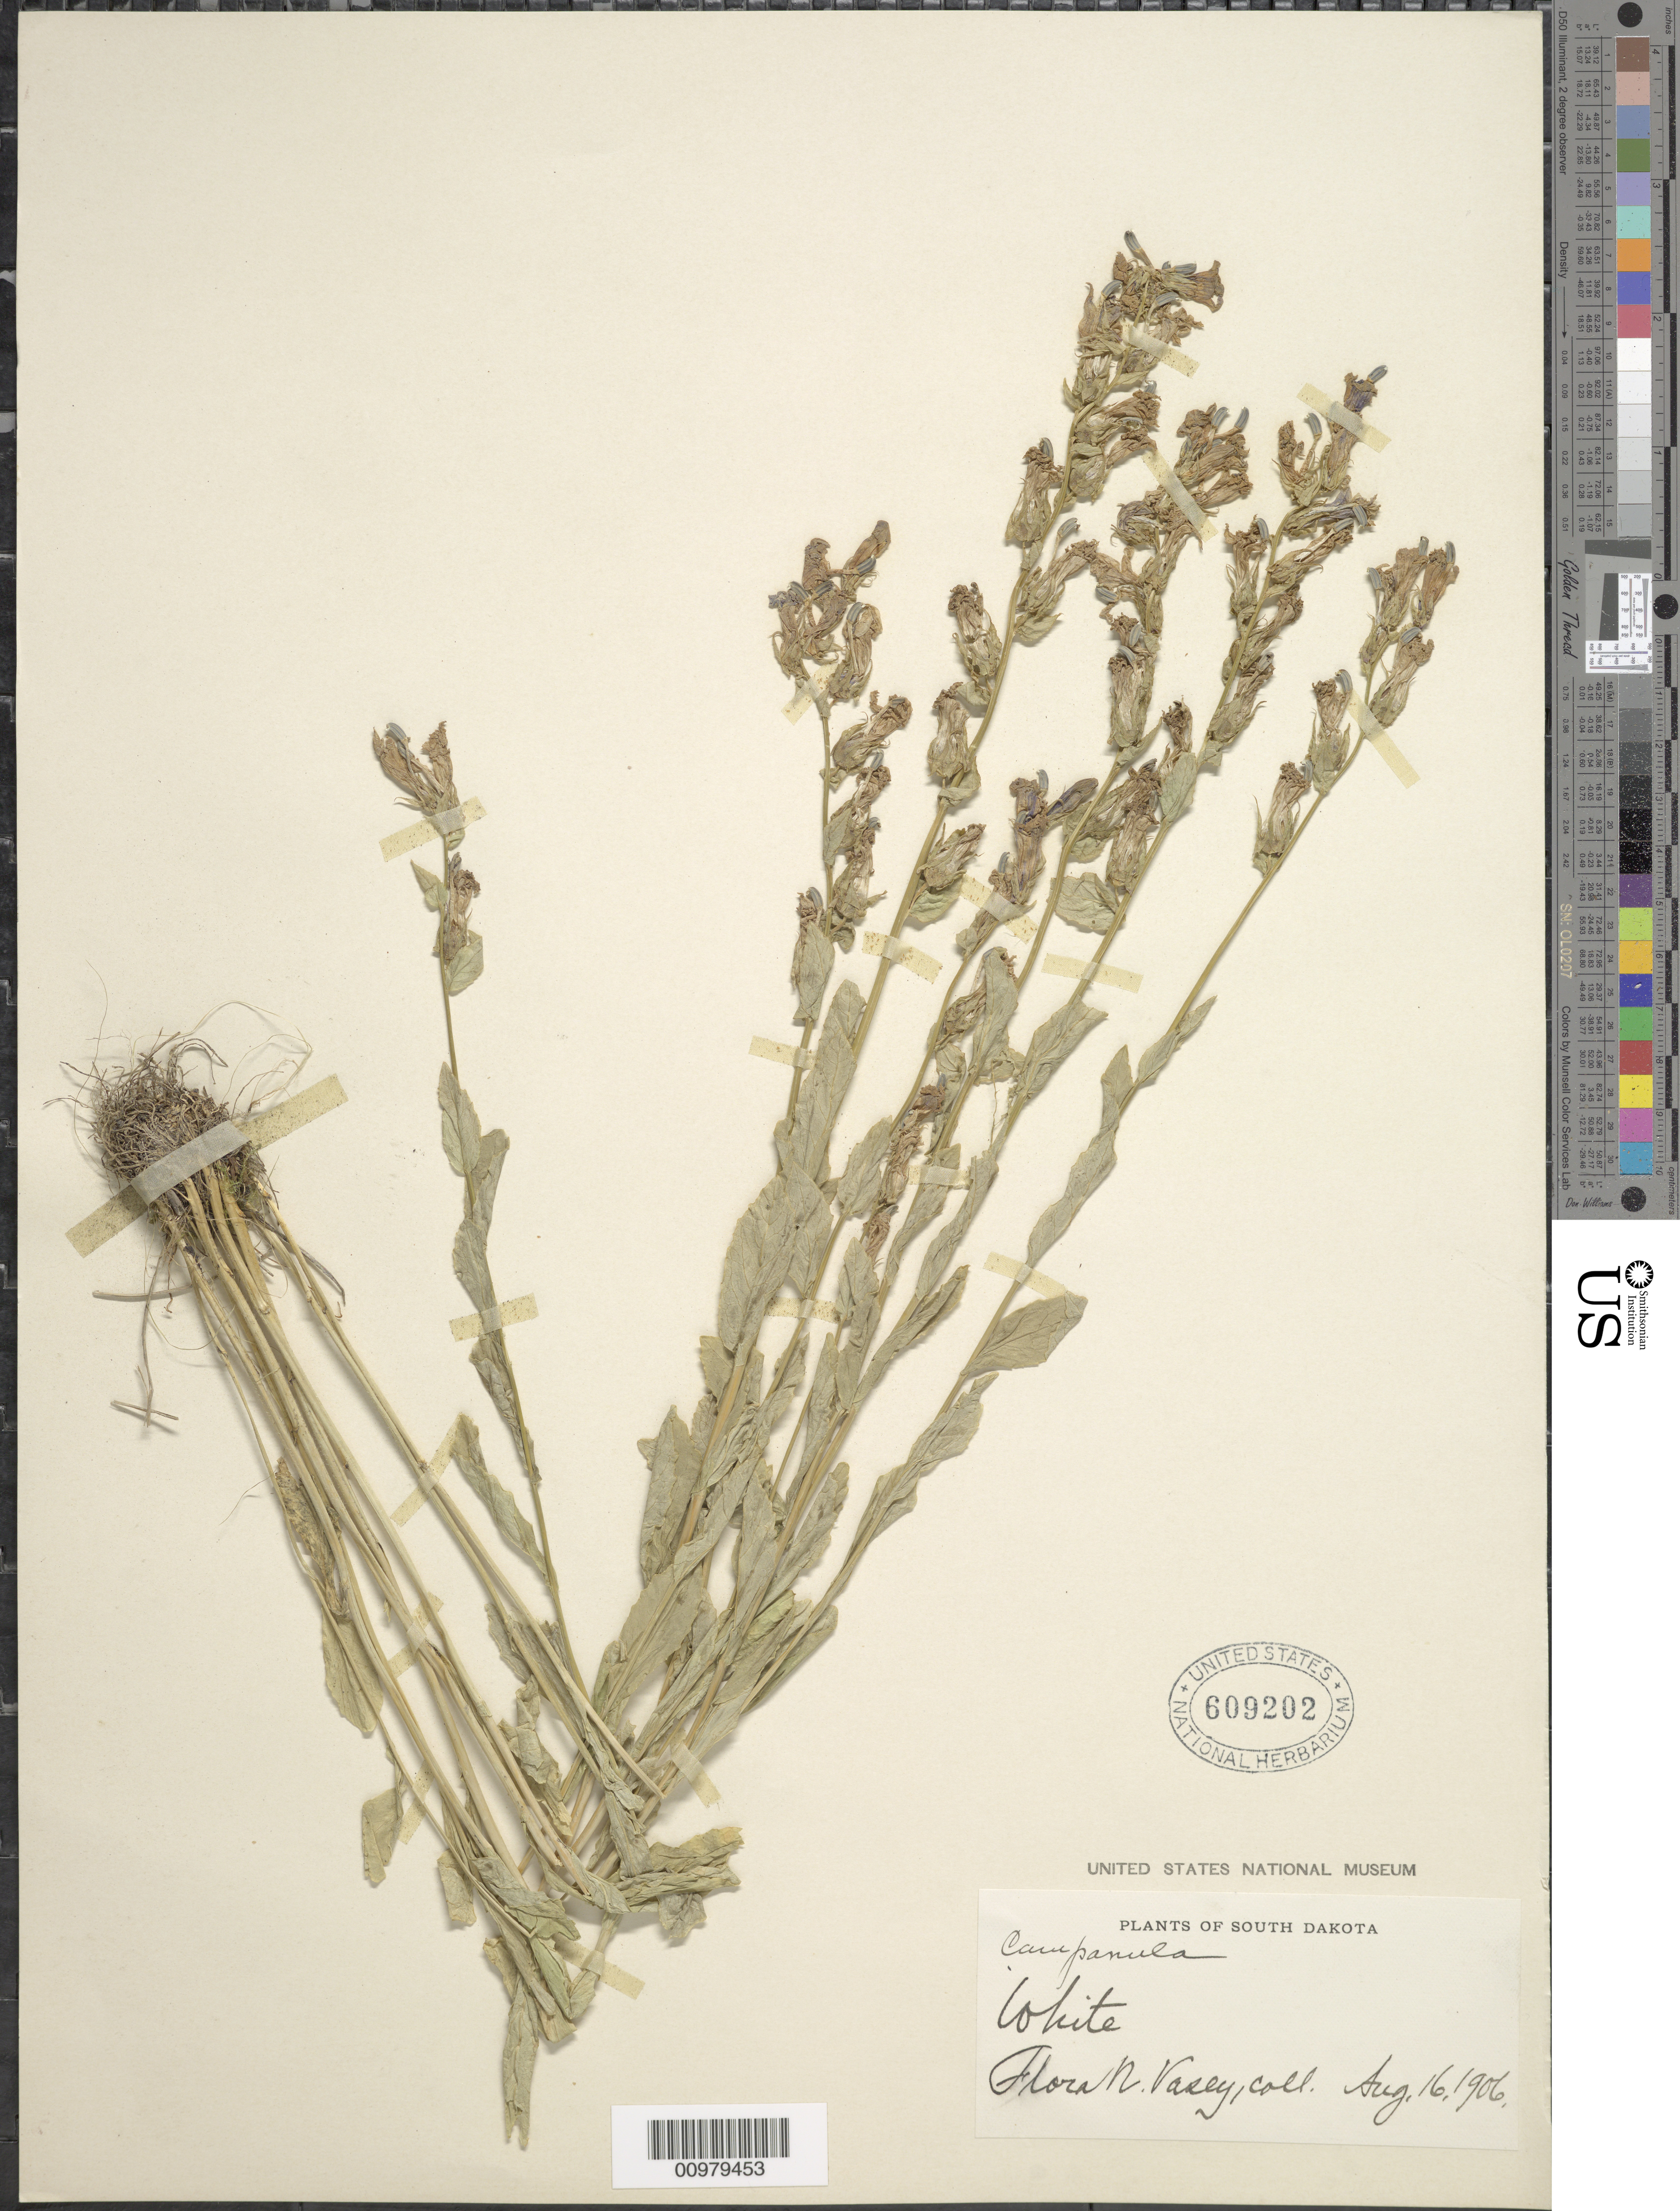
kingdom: Plantae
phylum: Tracheophyta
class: Magnoliopsida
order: Asterales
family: Campanulaceae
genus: Lobelia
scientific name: Lobelia sp.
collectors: F. N. Vasey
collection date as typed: Aug. 16, 1906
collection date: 1906-08-16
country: United States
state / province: South Dakota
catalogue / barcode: US 609202